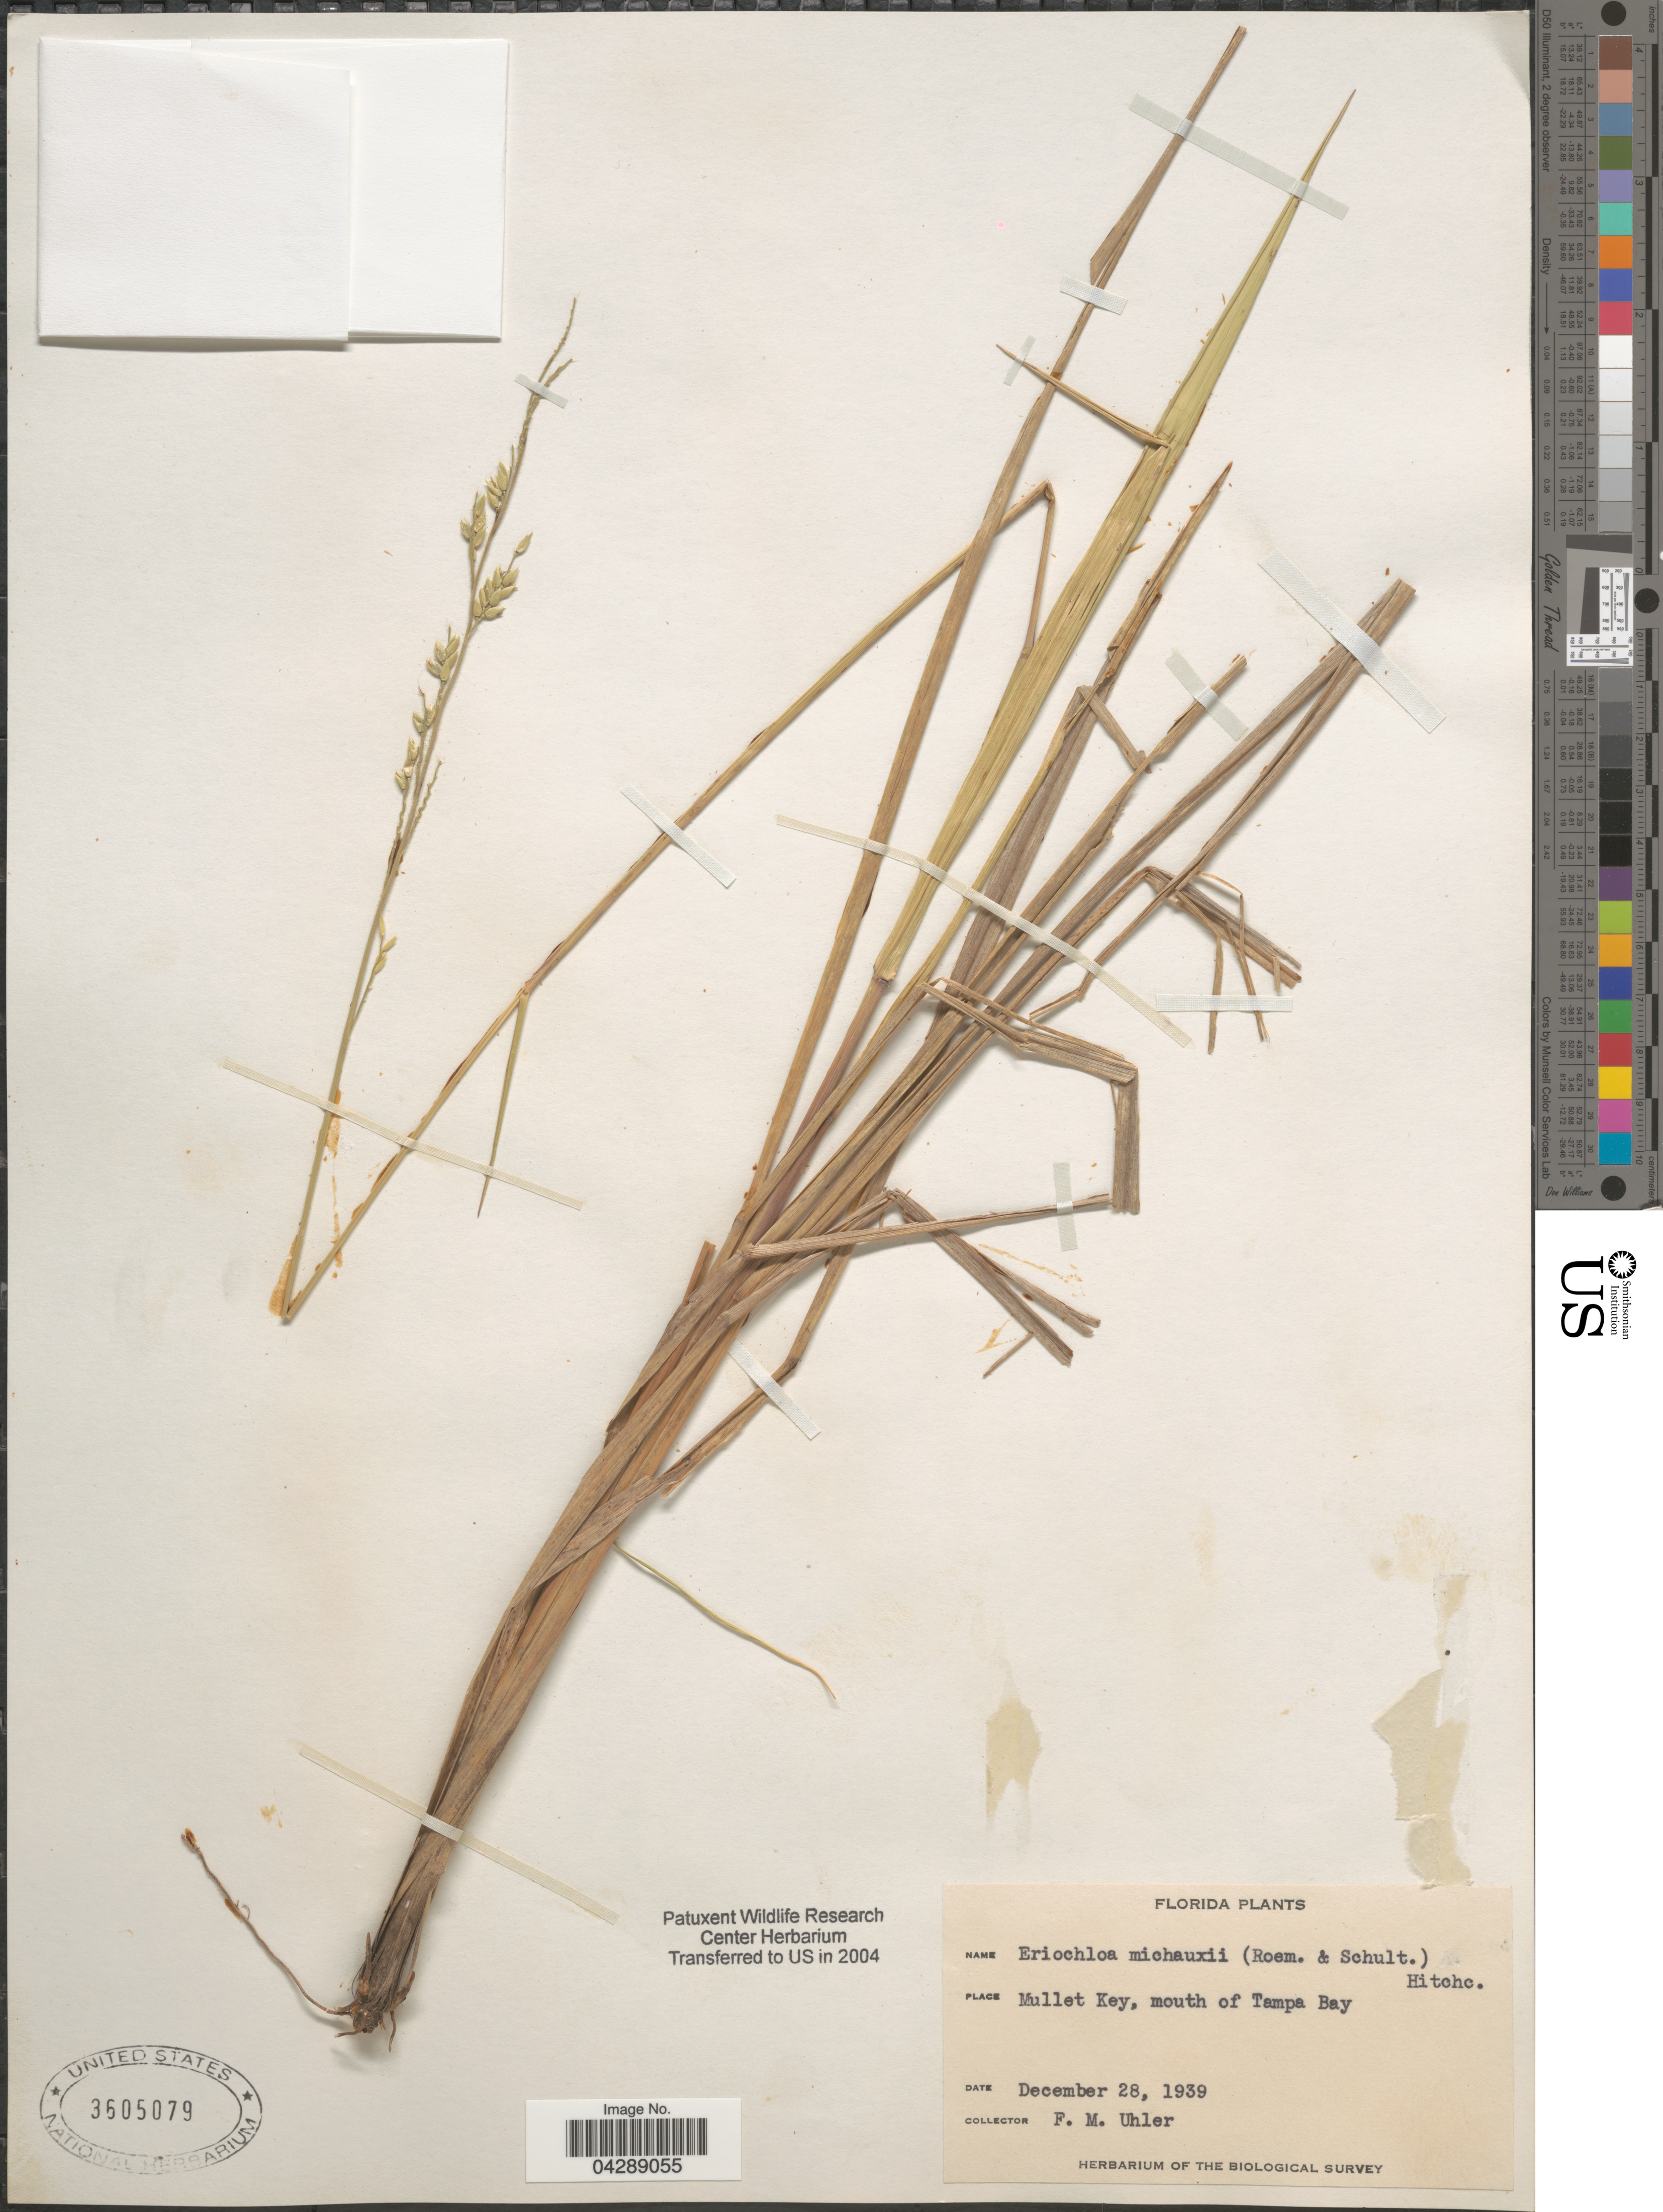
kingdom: Plantae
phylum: Tracheophyta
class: Liliopsida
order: Poales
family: Poaceae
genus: Eriochloa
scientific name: Eriochloa michauxii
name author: (Poir.) Hitchc.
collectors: F. M. Uhler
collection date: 1939-12-28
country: United States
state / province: Florida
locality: Mullet Key, mouth of Tampa Bay. The Biological Survey.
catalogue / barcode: US 3605079